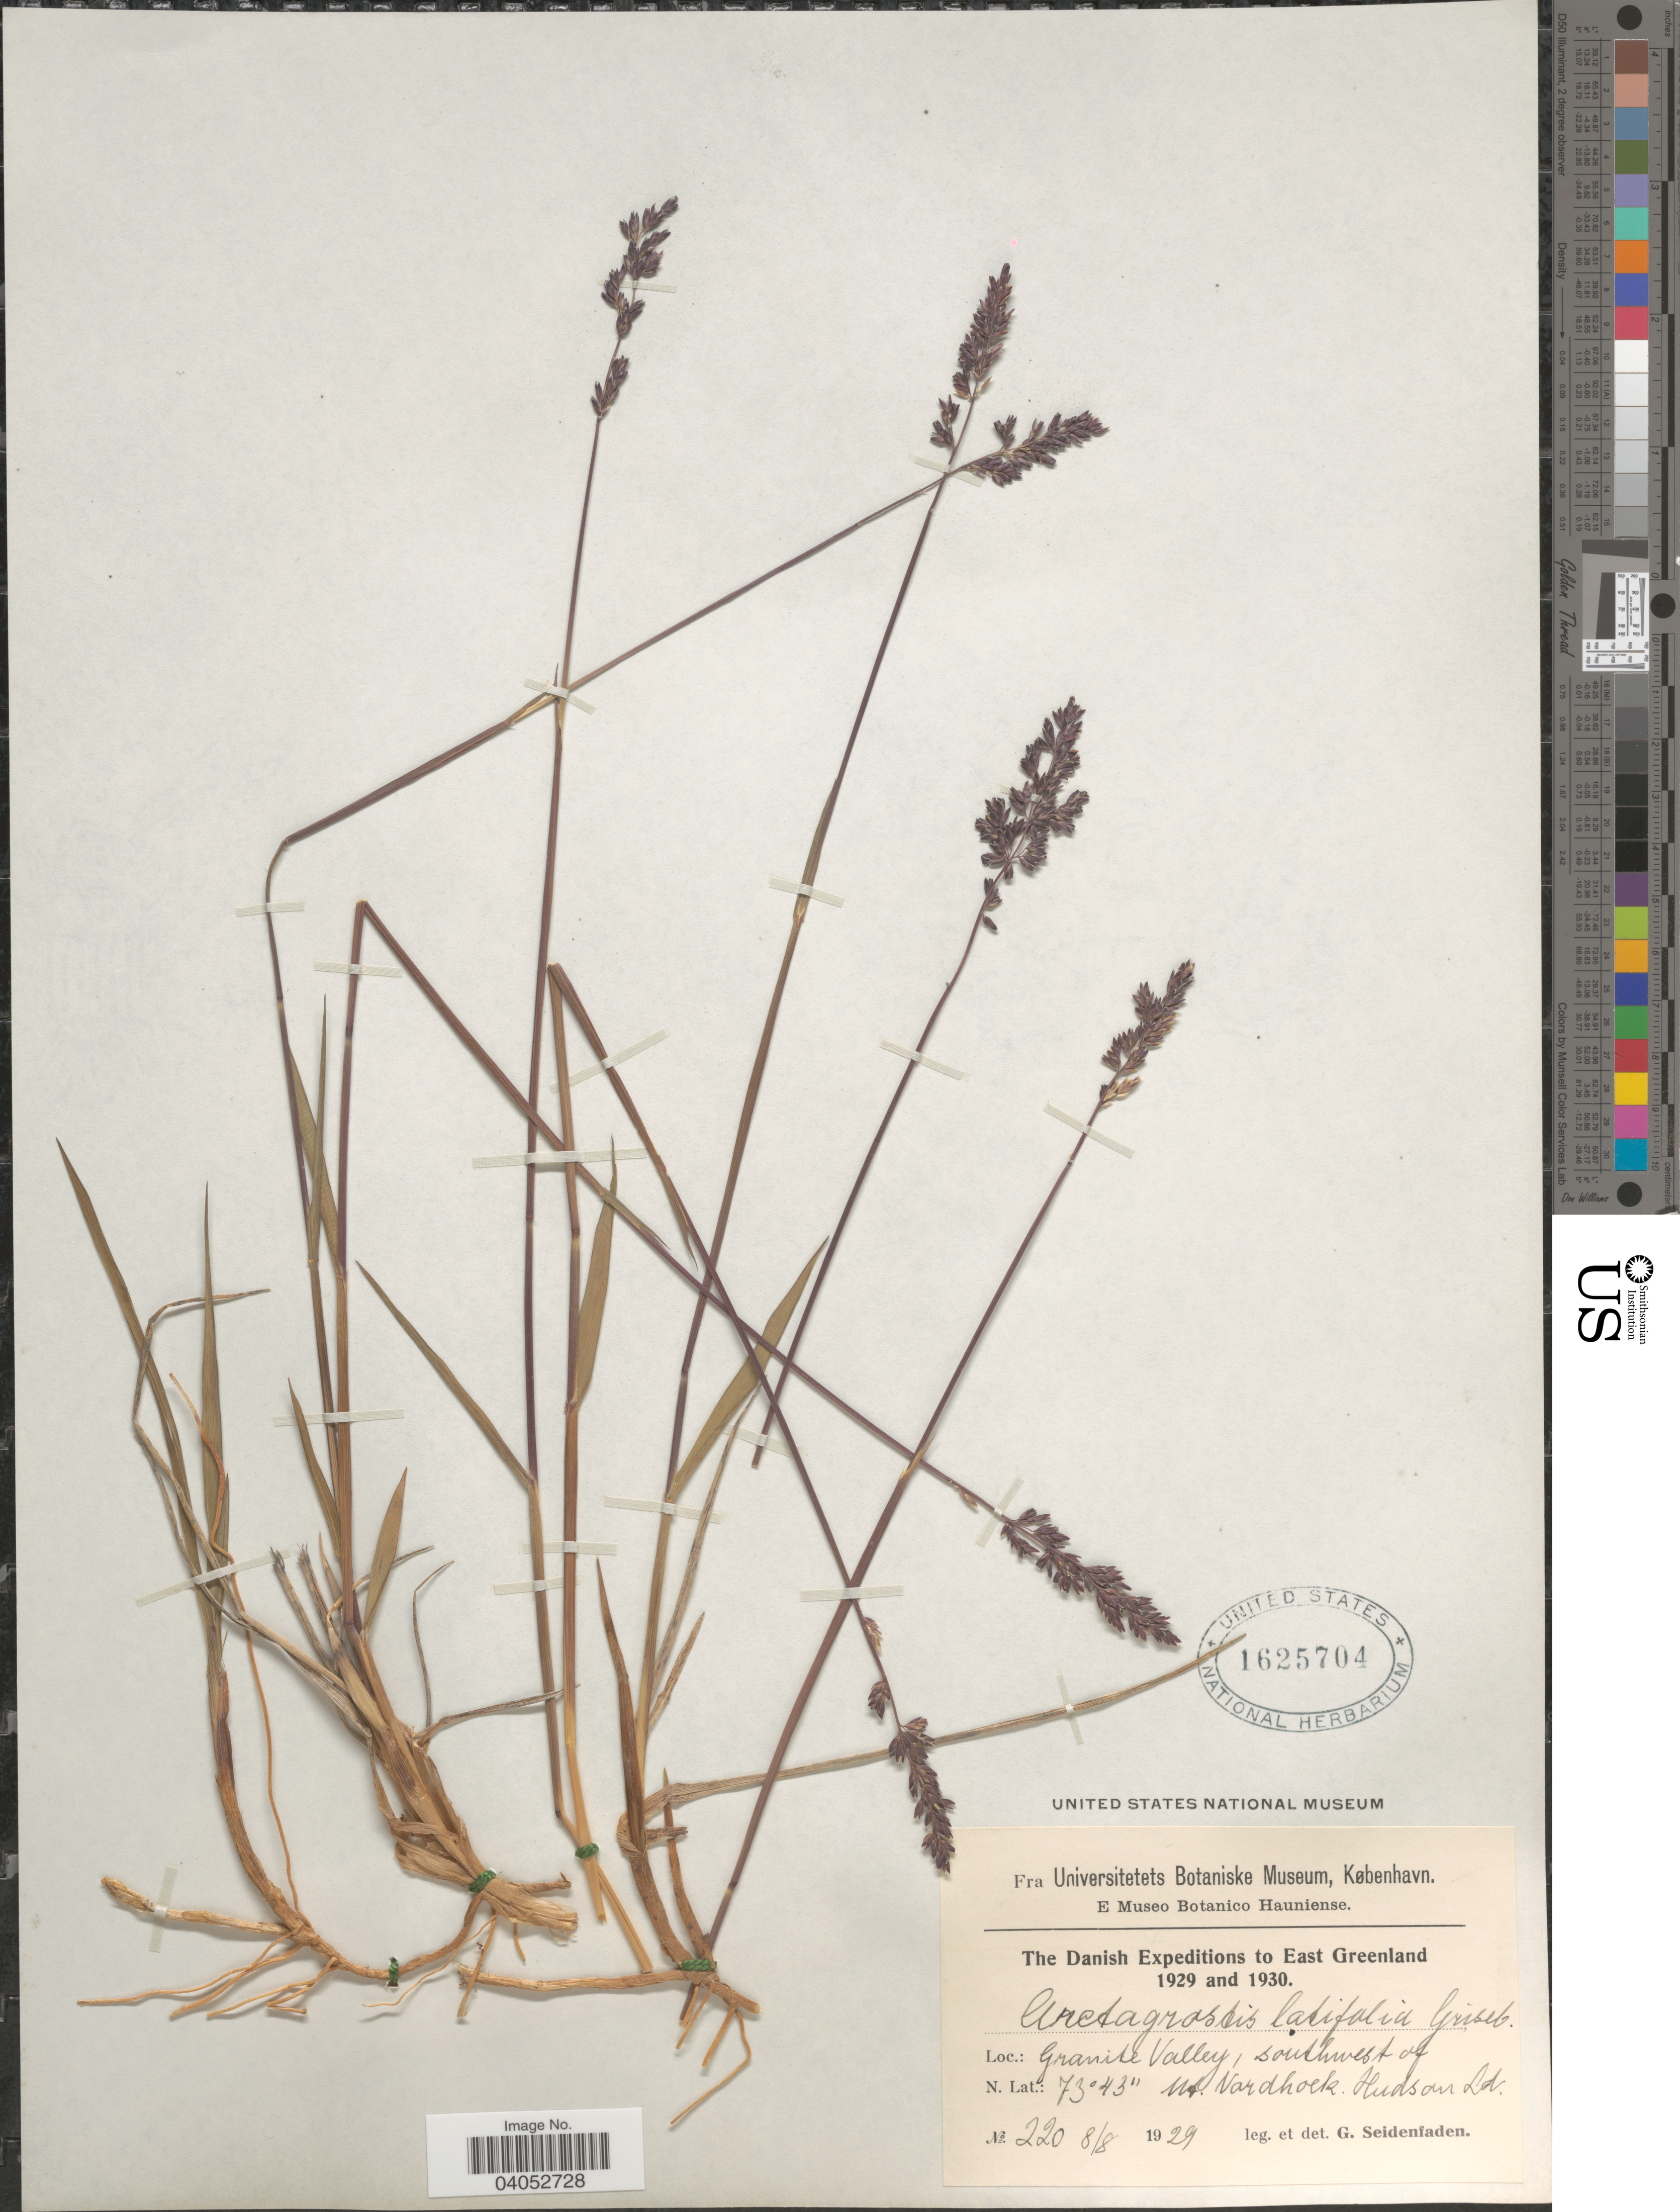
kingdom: Plantae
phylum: Tracheophyta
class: Liliopsida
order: Poales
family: Poaceae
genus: Arctagrostis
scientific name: Arctagrostis latifolia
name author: (R. Br.) Griseb.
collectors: G. Seidenfaden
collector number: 220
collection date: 1929-08-08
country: Greenland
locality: East Greenland. Granite Valley, southwest of Mt. Nordhoek [interpreted]. Hudson Ld.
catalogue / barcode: US 1625704